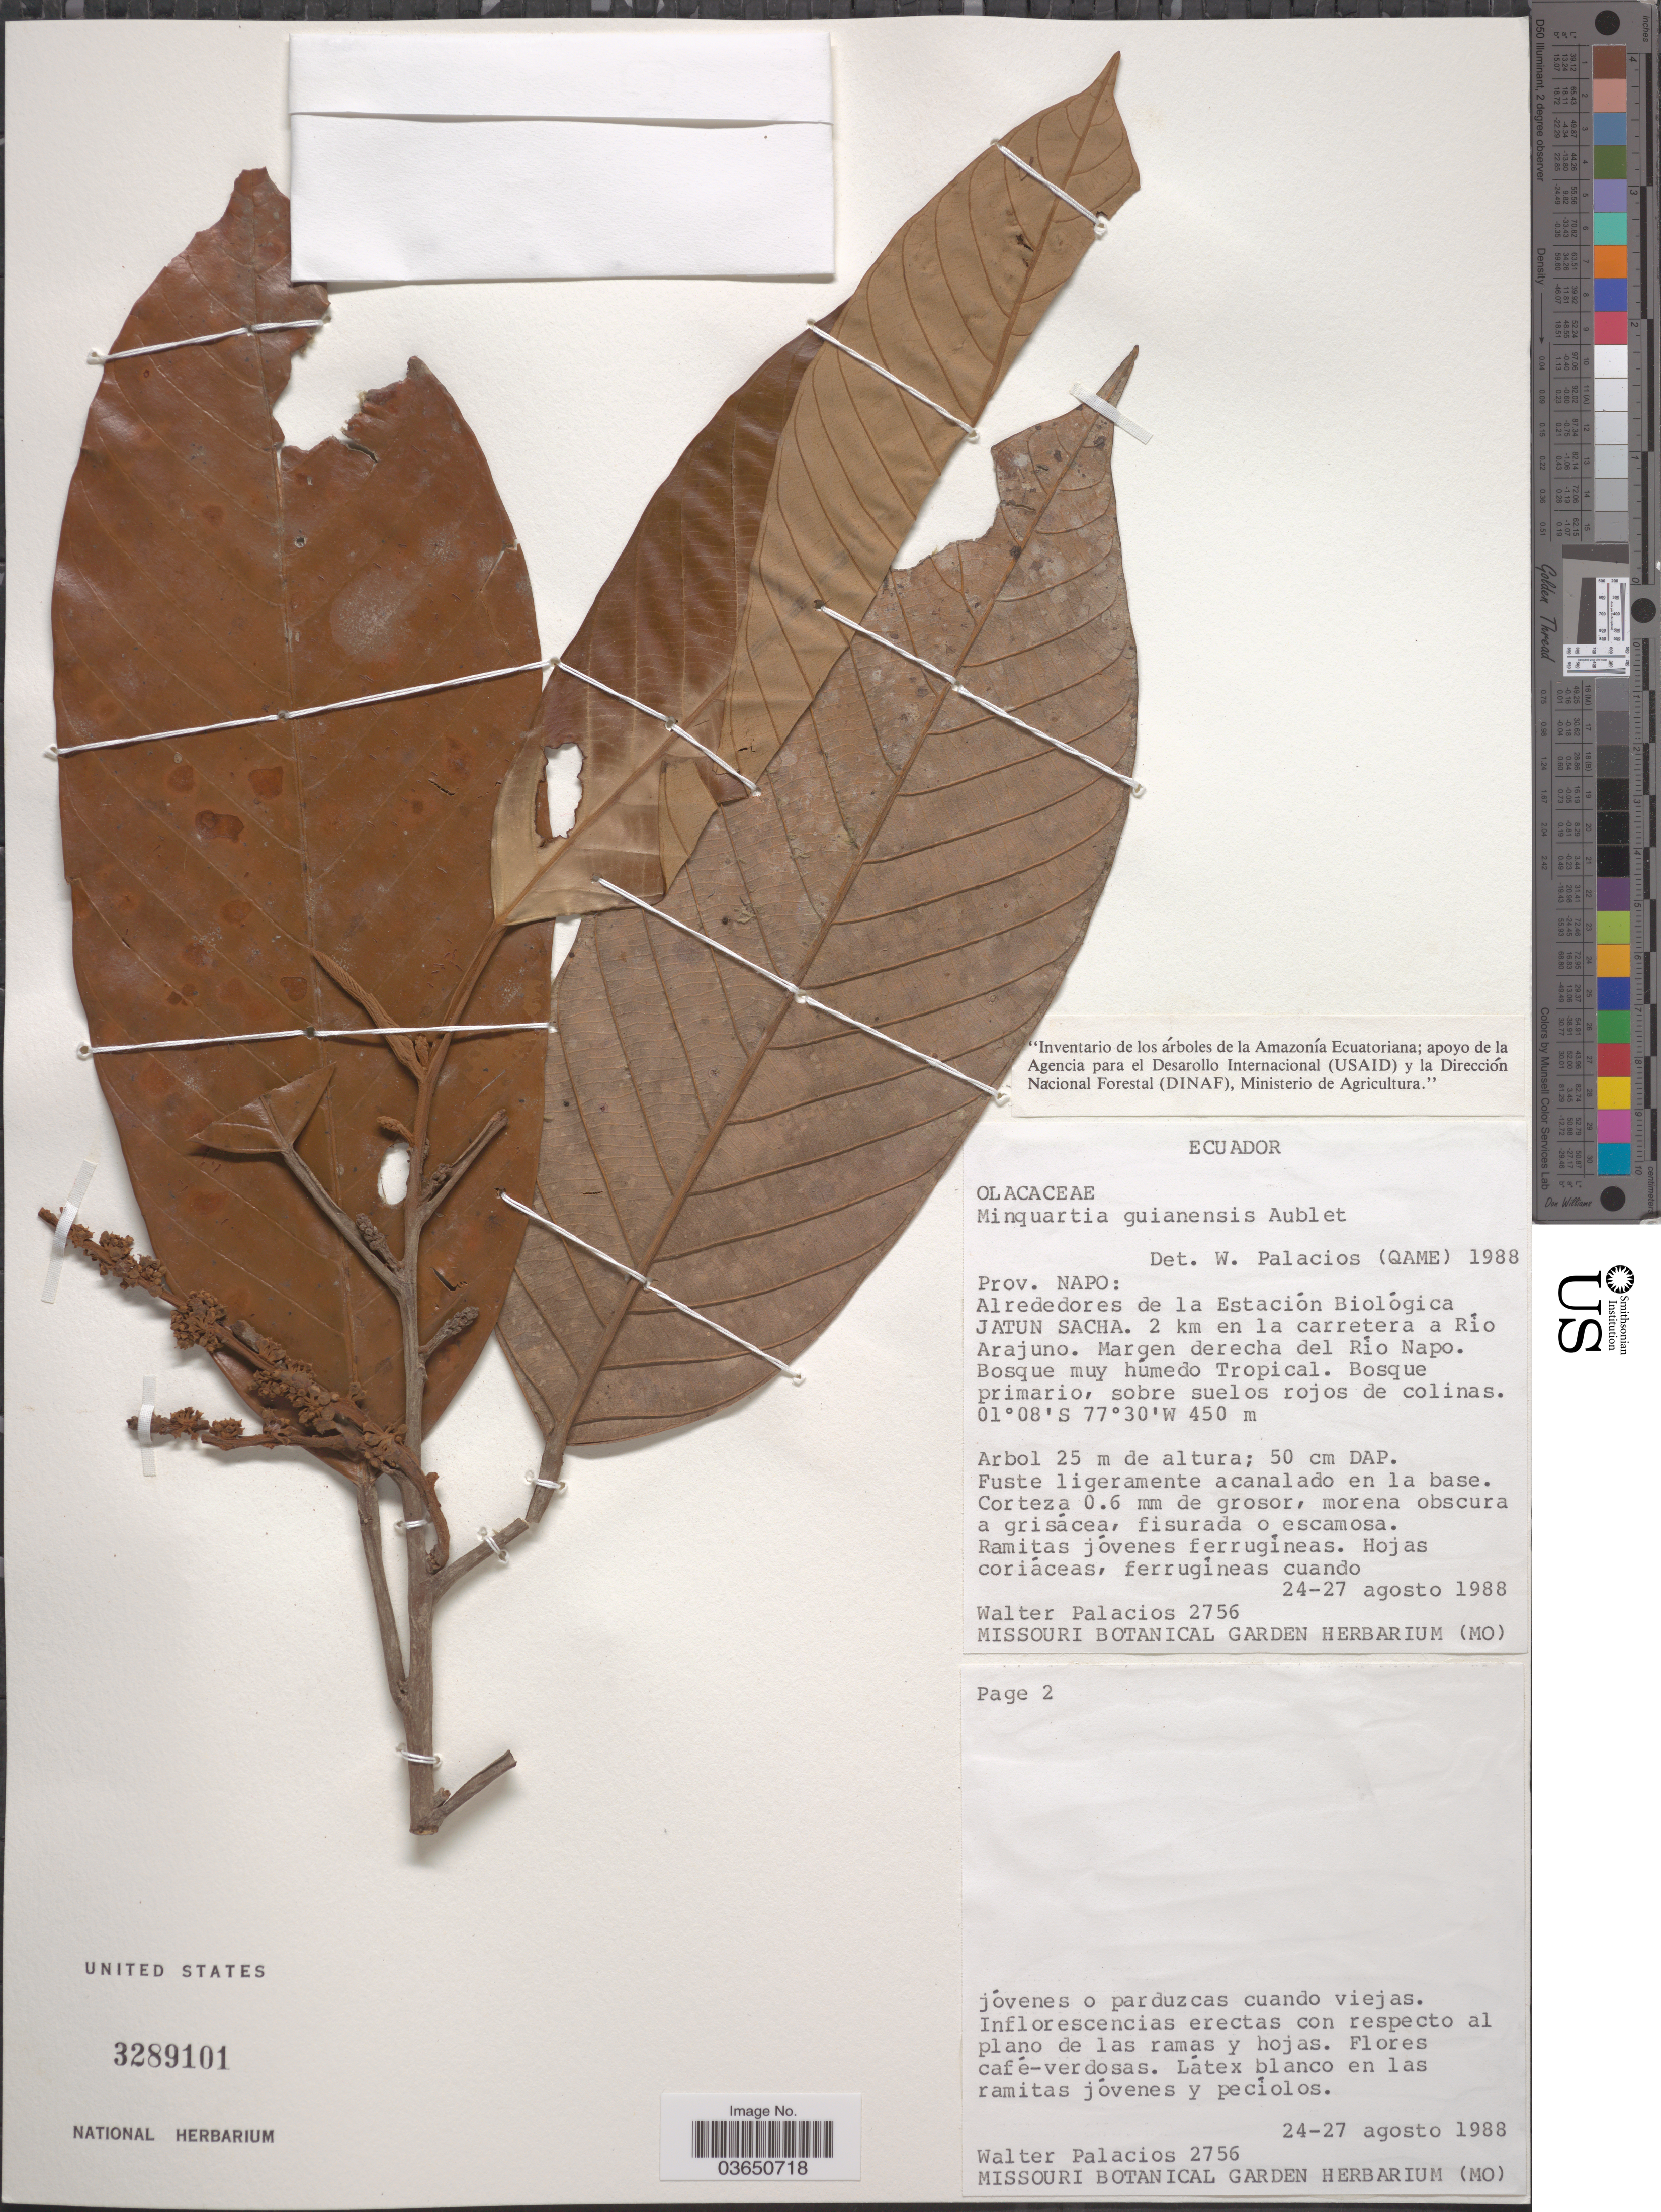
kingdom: Plantae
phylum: Tracheophyta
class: Magnoliopsida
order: Santalales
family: Coulaceae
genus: Minquartia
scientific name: Minquartia guianensis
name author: Aubl.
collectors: W. Palacios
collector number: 2756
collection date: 1988-08-24/1988-08-27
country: Ecuador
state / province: Napo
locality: Alrededores de la Estación Biológica Jatun Sacha. 2 km en la carretera a Río Arajuno. Margen derecha del Río Napo.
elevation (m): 450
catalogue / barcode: US 3289101